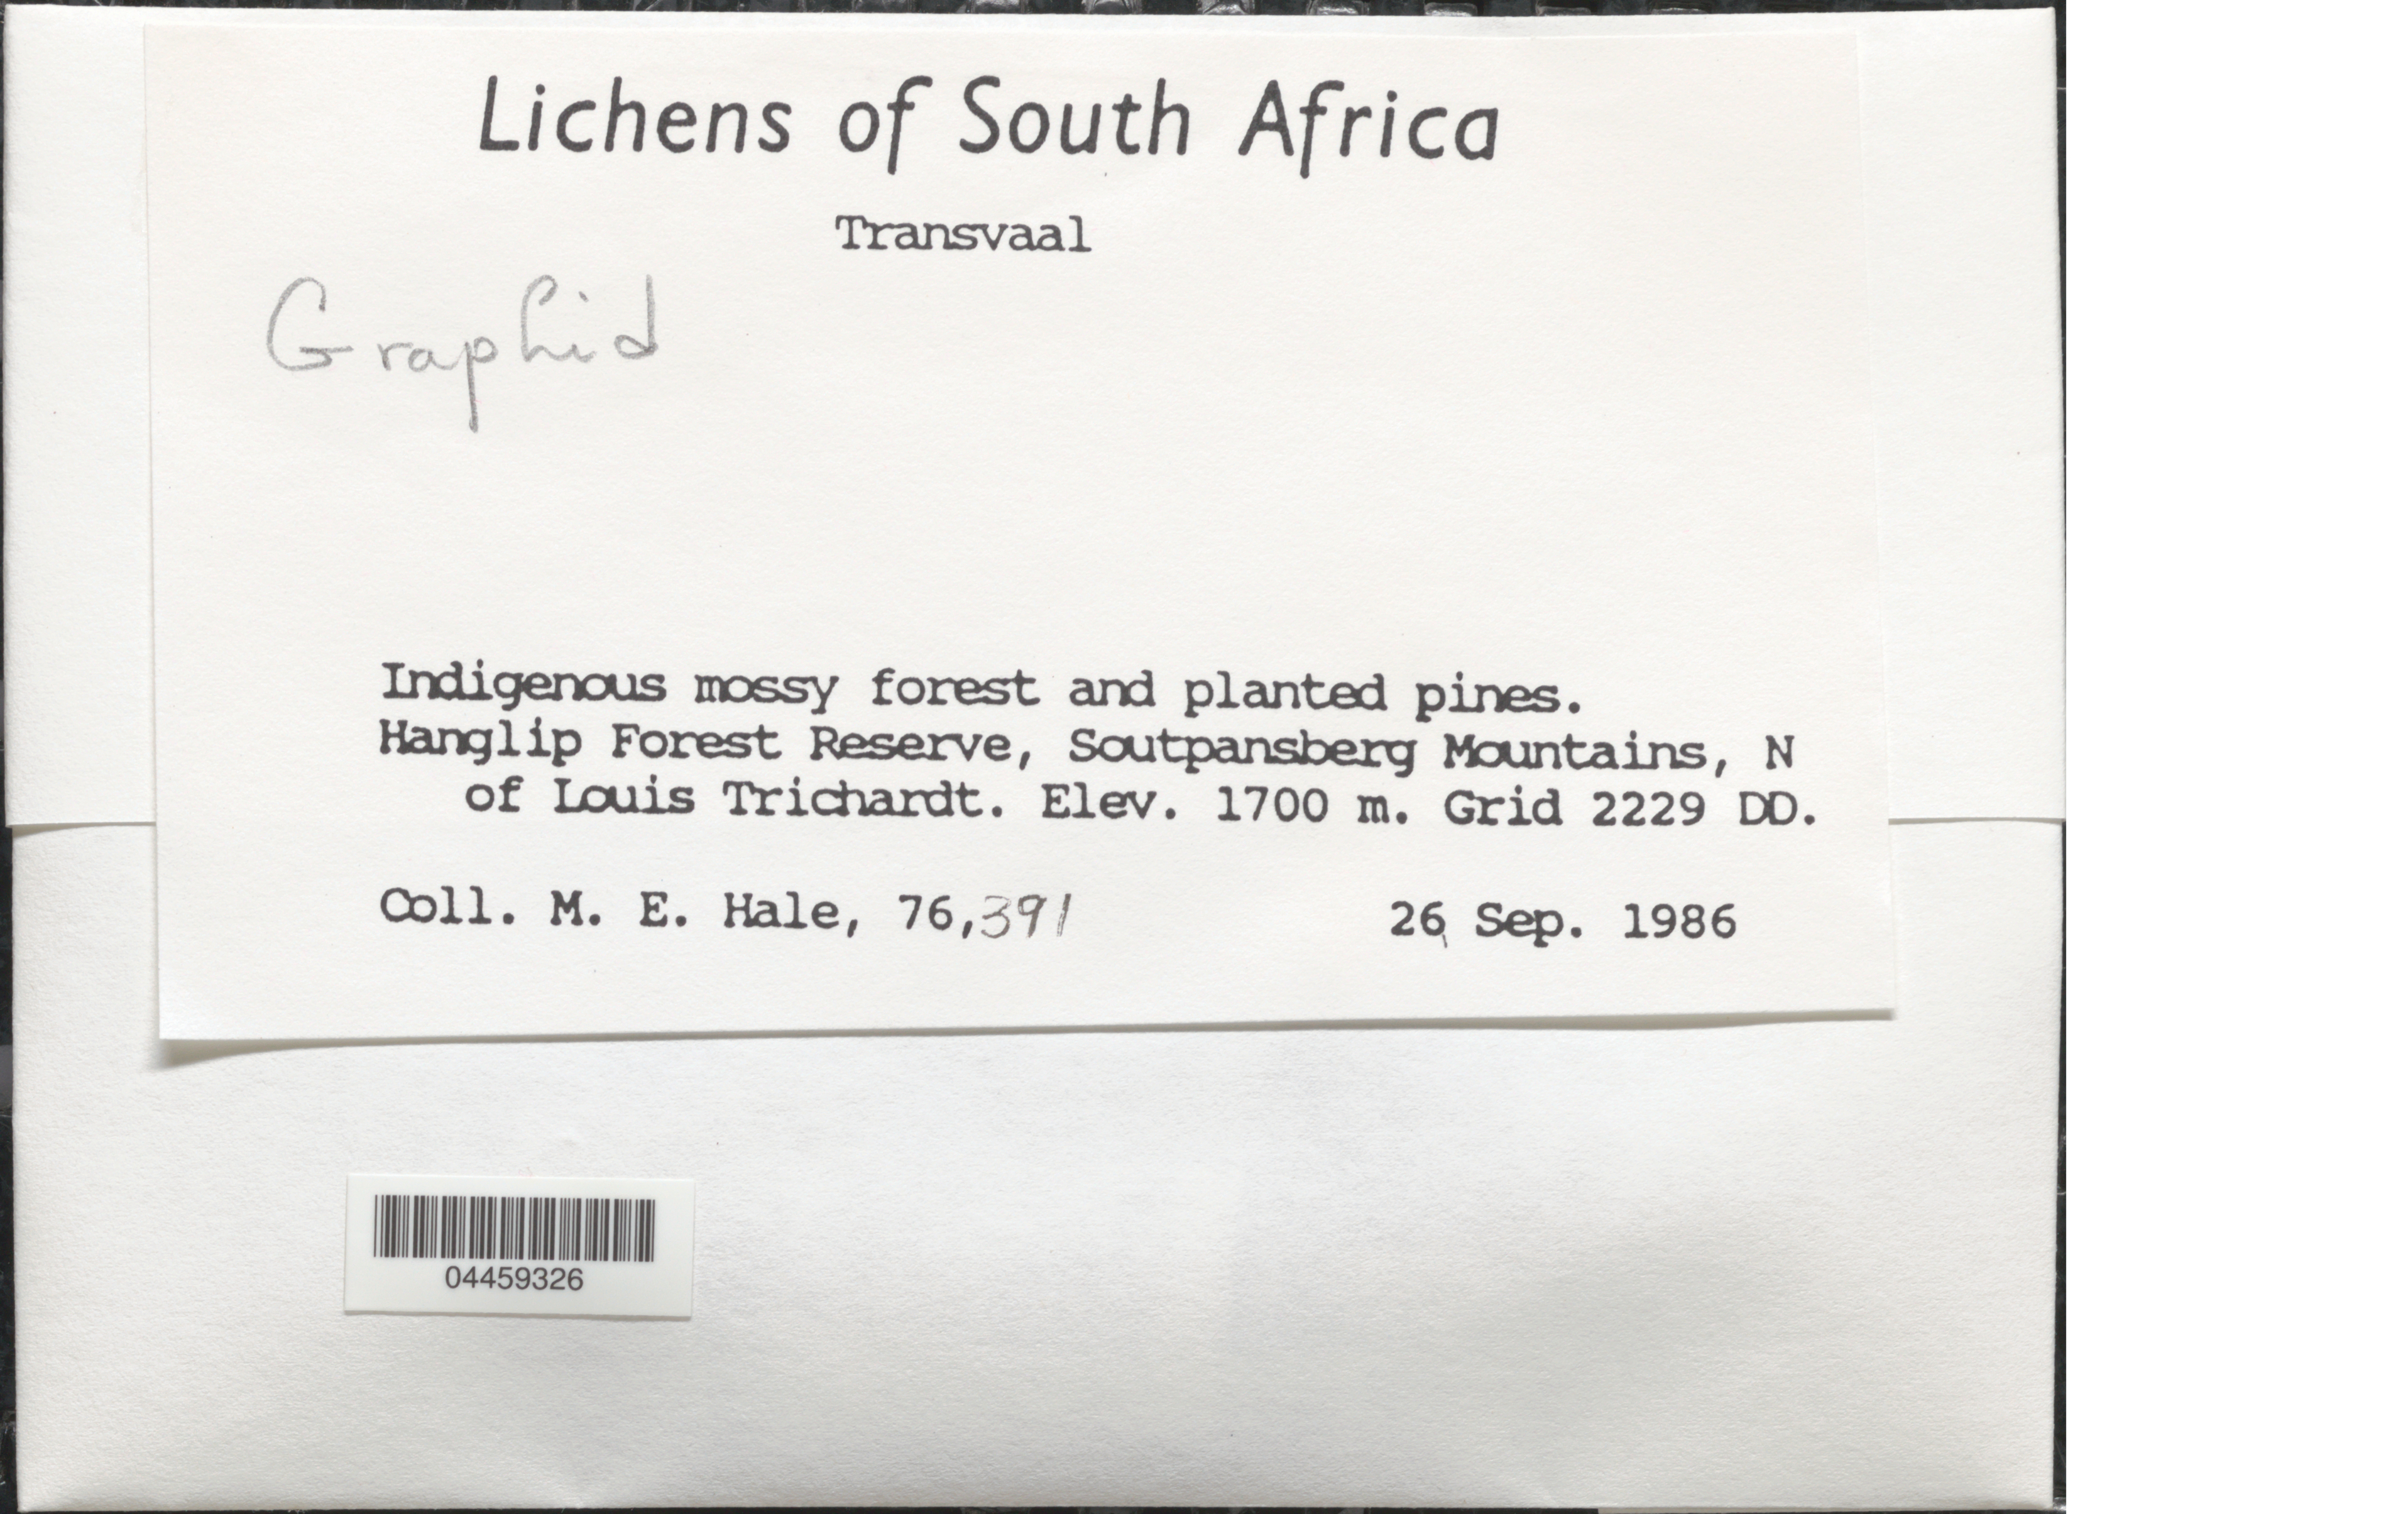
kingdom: Fungi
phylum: Ascomycota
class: Lecanoromycetes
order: Ostropales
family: Graphidaceae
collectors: M. Hale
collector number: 76391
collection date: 1986-09-26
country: South Africa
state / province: Limpopo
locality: Transvaal. Indigenous mossy forest and planted pines. Hanglip Forest Reserve, Soutpansberg Mountains, N of Louis Trichardt. Grid 2229 DD.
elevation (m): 1700